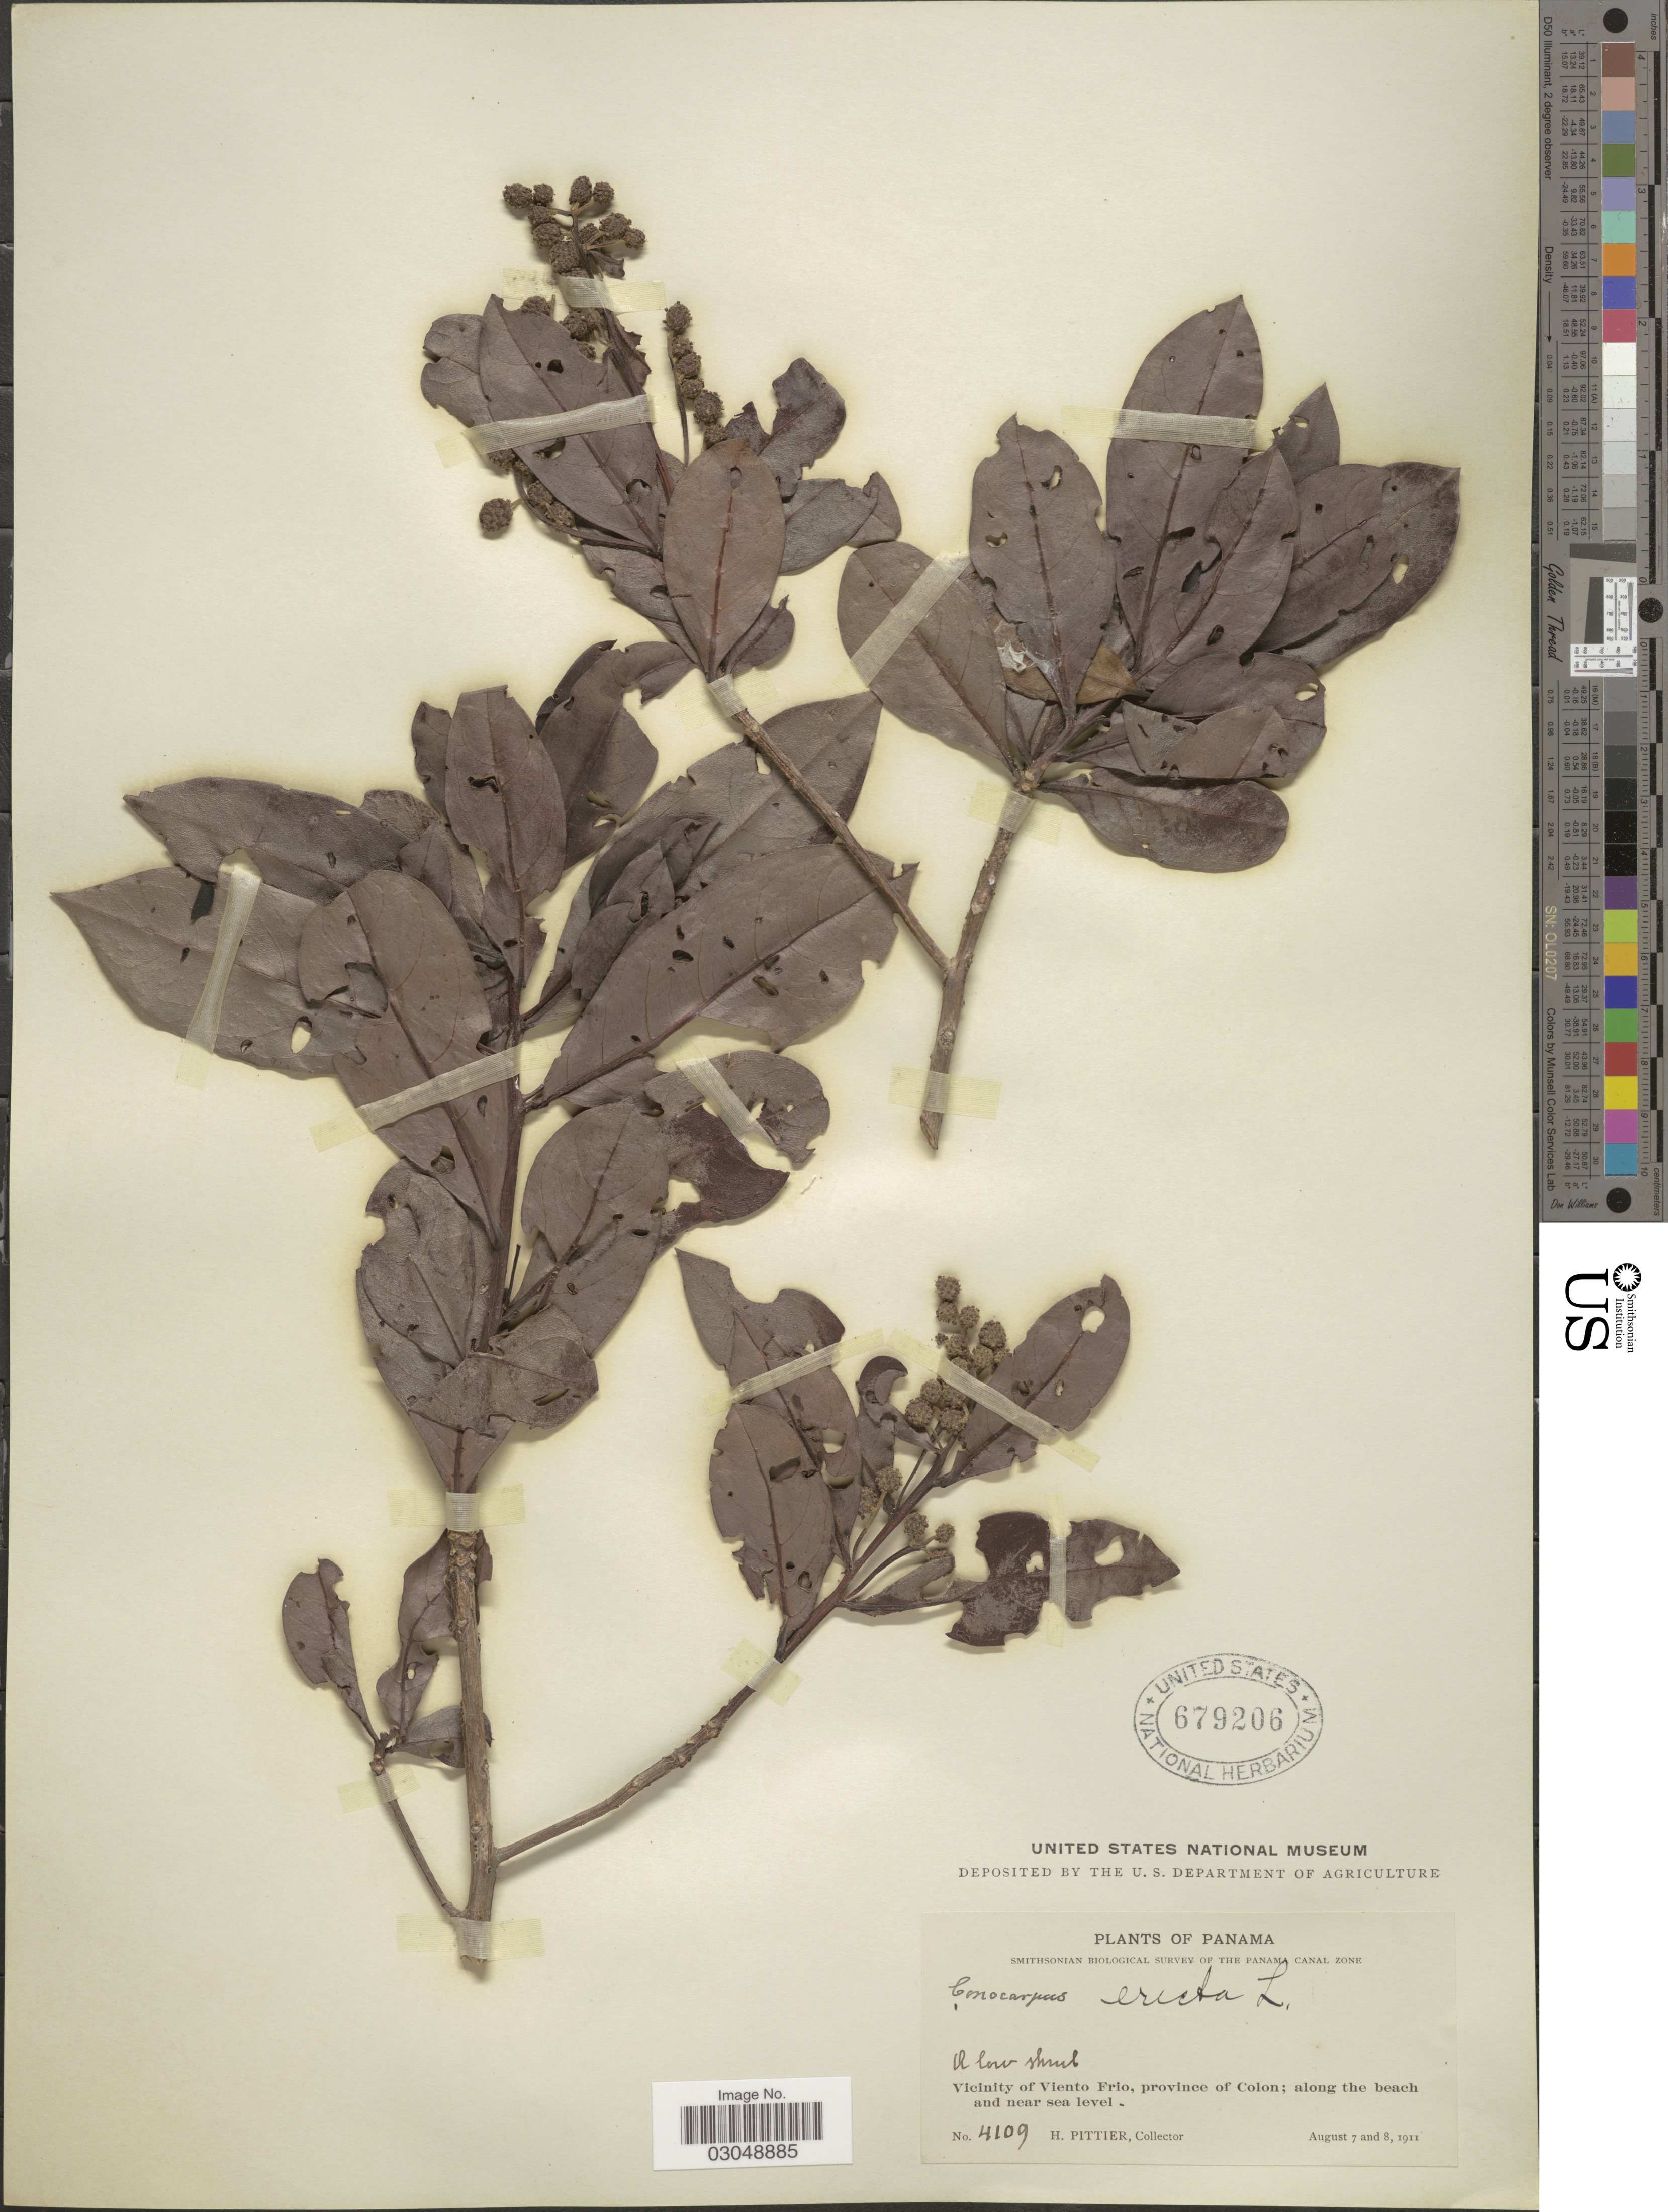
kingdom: Plantae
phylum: Tracheophyta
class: Magnoliopsida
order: Myrtales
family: Combretaceae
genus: Conocarpus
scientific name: Conocarpus erectus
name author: L.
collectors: H. F. Pittier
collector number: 4109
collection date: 1911-08-07/1911-08-08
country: Panama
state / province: Colón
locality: Vicinity of Viento Frio, province of Colon.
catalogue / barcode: US 679206